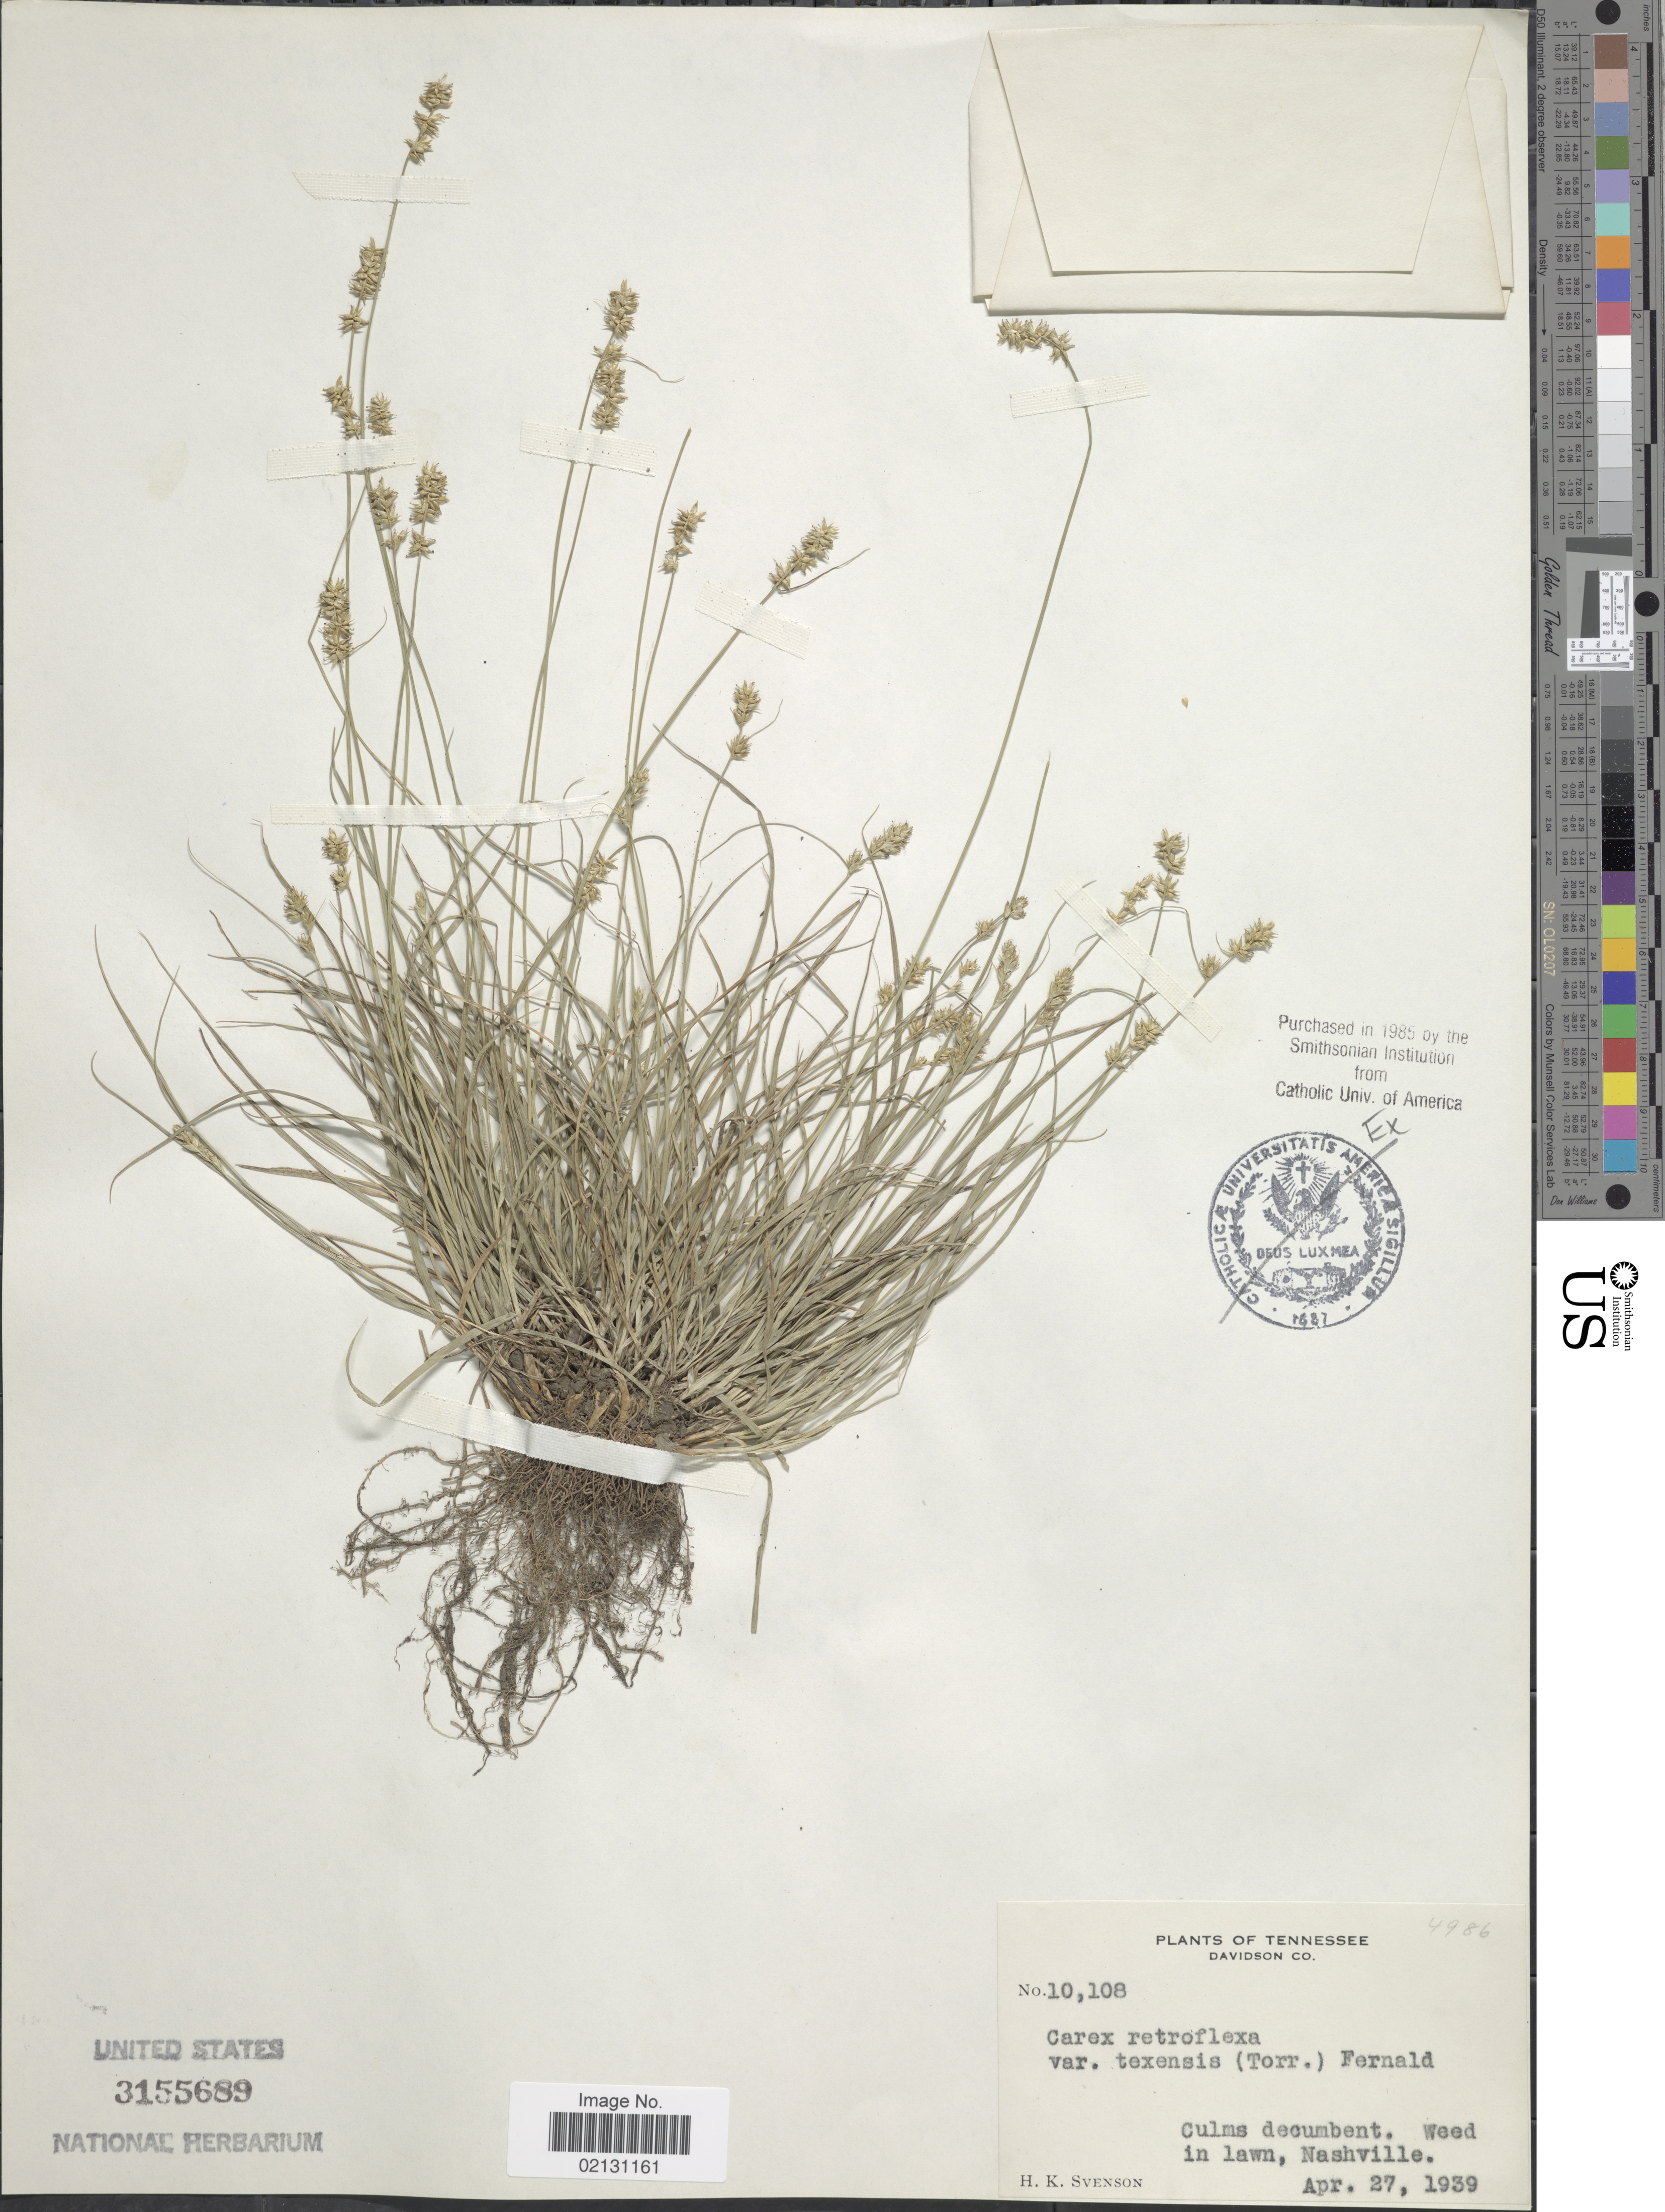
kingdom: Plantae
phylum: Tracheophyta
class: Liliopsida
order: Poales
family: Cyperaceae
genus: Carex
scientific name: Carex retroflexa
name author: Muhl. ex Willd.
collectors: H. K. Svenson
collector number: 10108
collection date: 1939-04-27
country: United States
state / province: Tennessee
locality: Davidson Co, Weed, in lawn, Nashville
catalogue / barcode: US 3155689